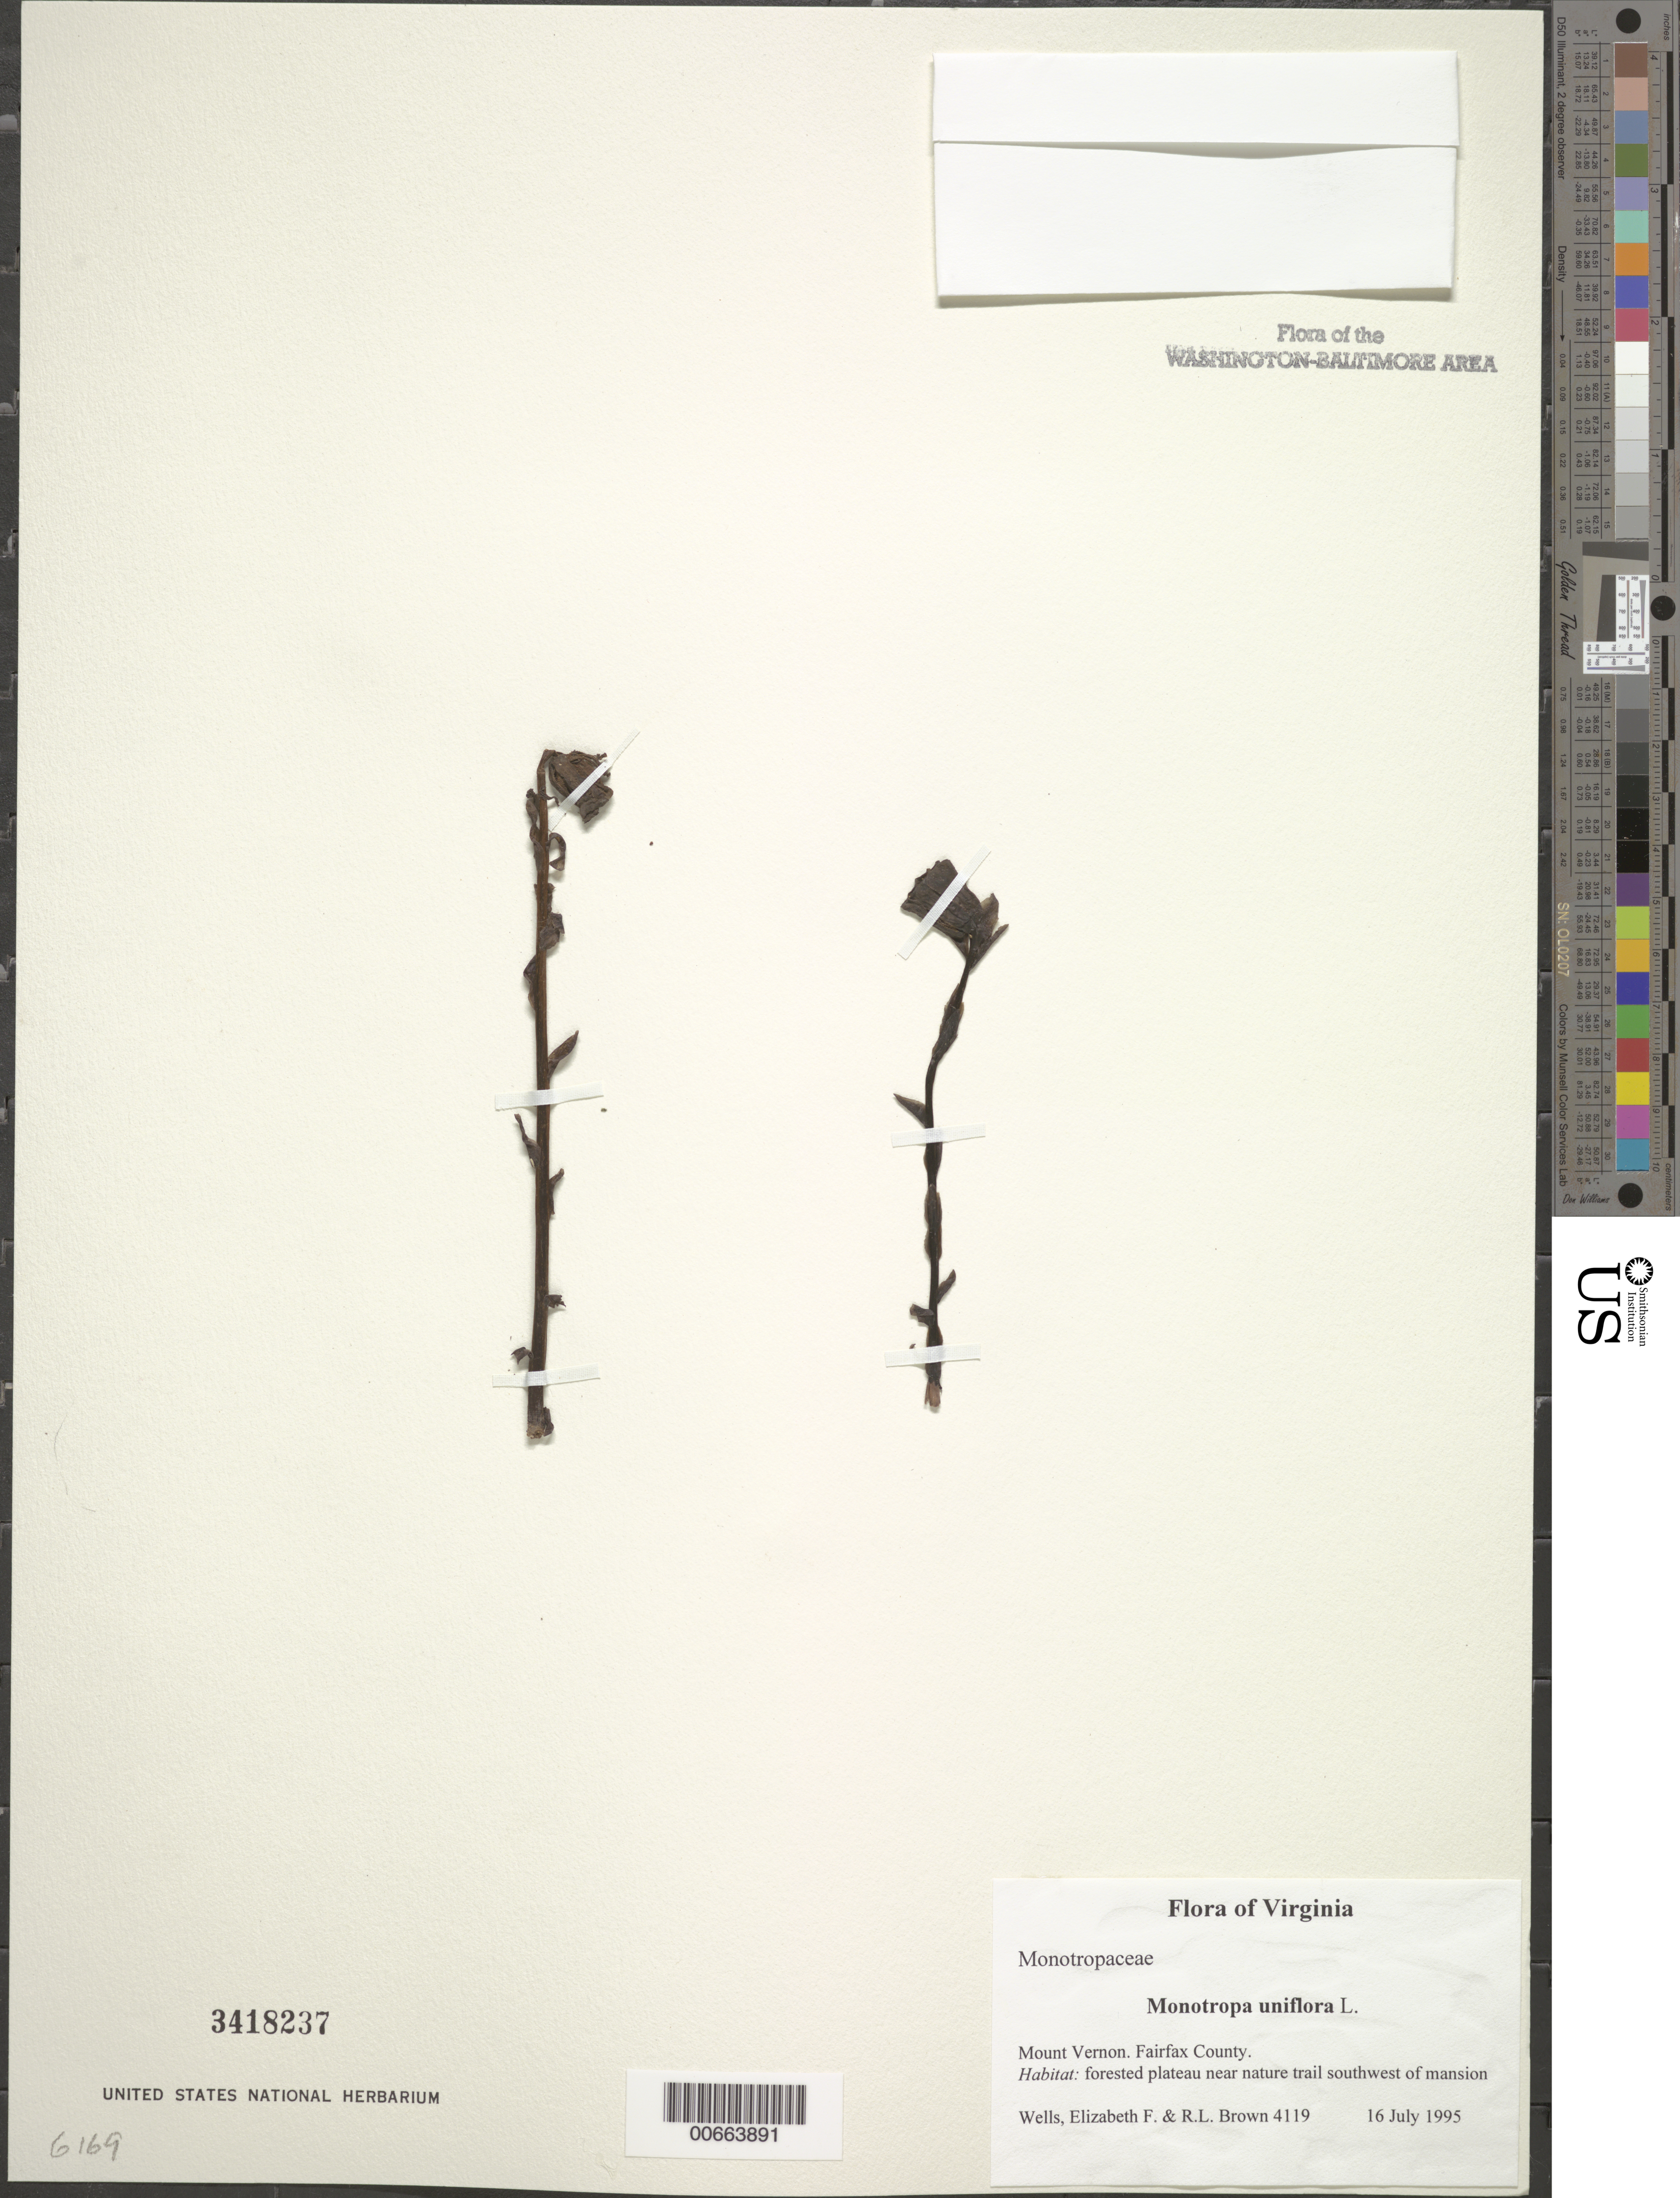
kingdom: Plantae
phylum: Tracheophyta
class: Magnoliopsida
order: Ericales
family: Ericaceae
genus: Monotropa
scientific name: Monotropa uniflora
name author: L.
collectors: E. F. Wells & R. L. Brown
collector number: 4119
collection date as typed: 16 Jul 1995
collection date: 1995-07-16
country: United States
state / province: Virginia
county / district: Fairfax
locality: Mount Vernon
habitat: forested plateau near nature trail southwest of mansion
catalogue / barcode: US 3418237